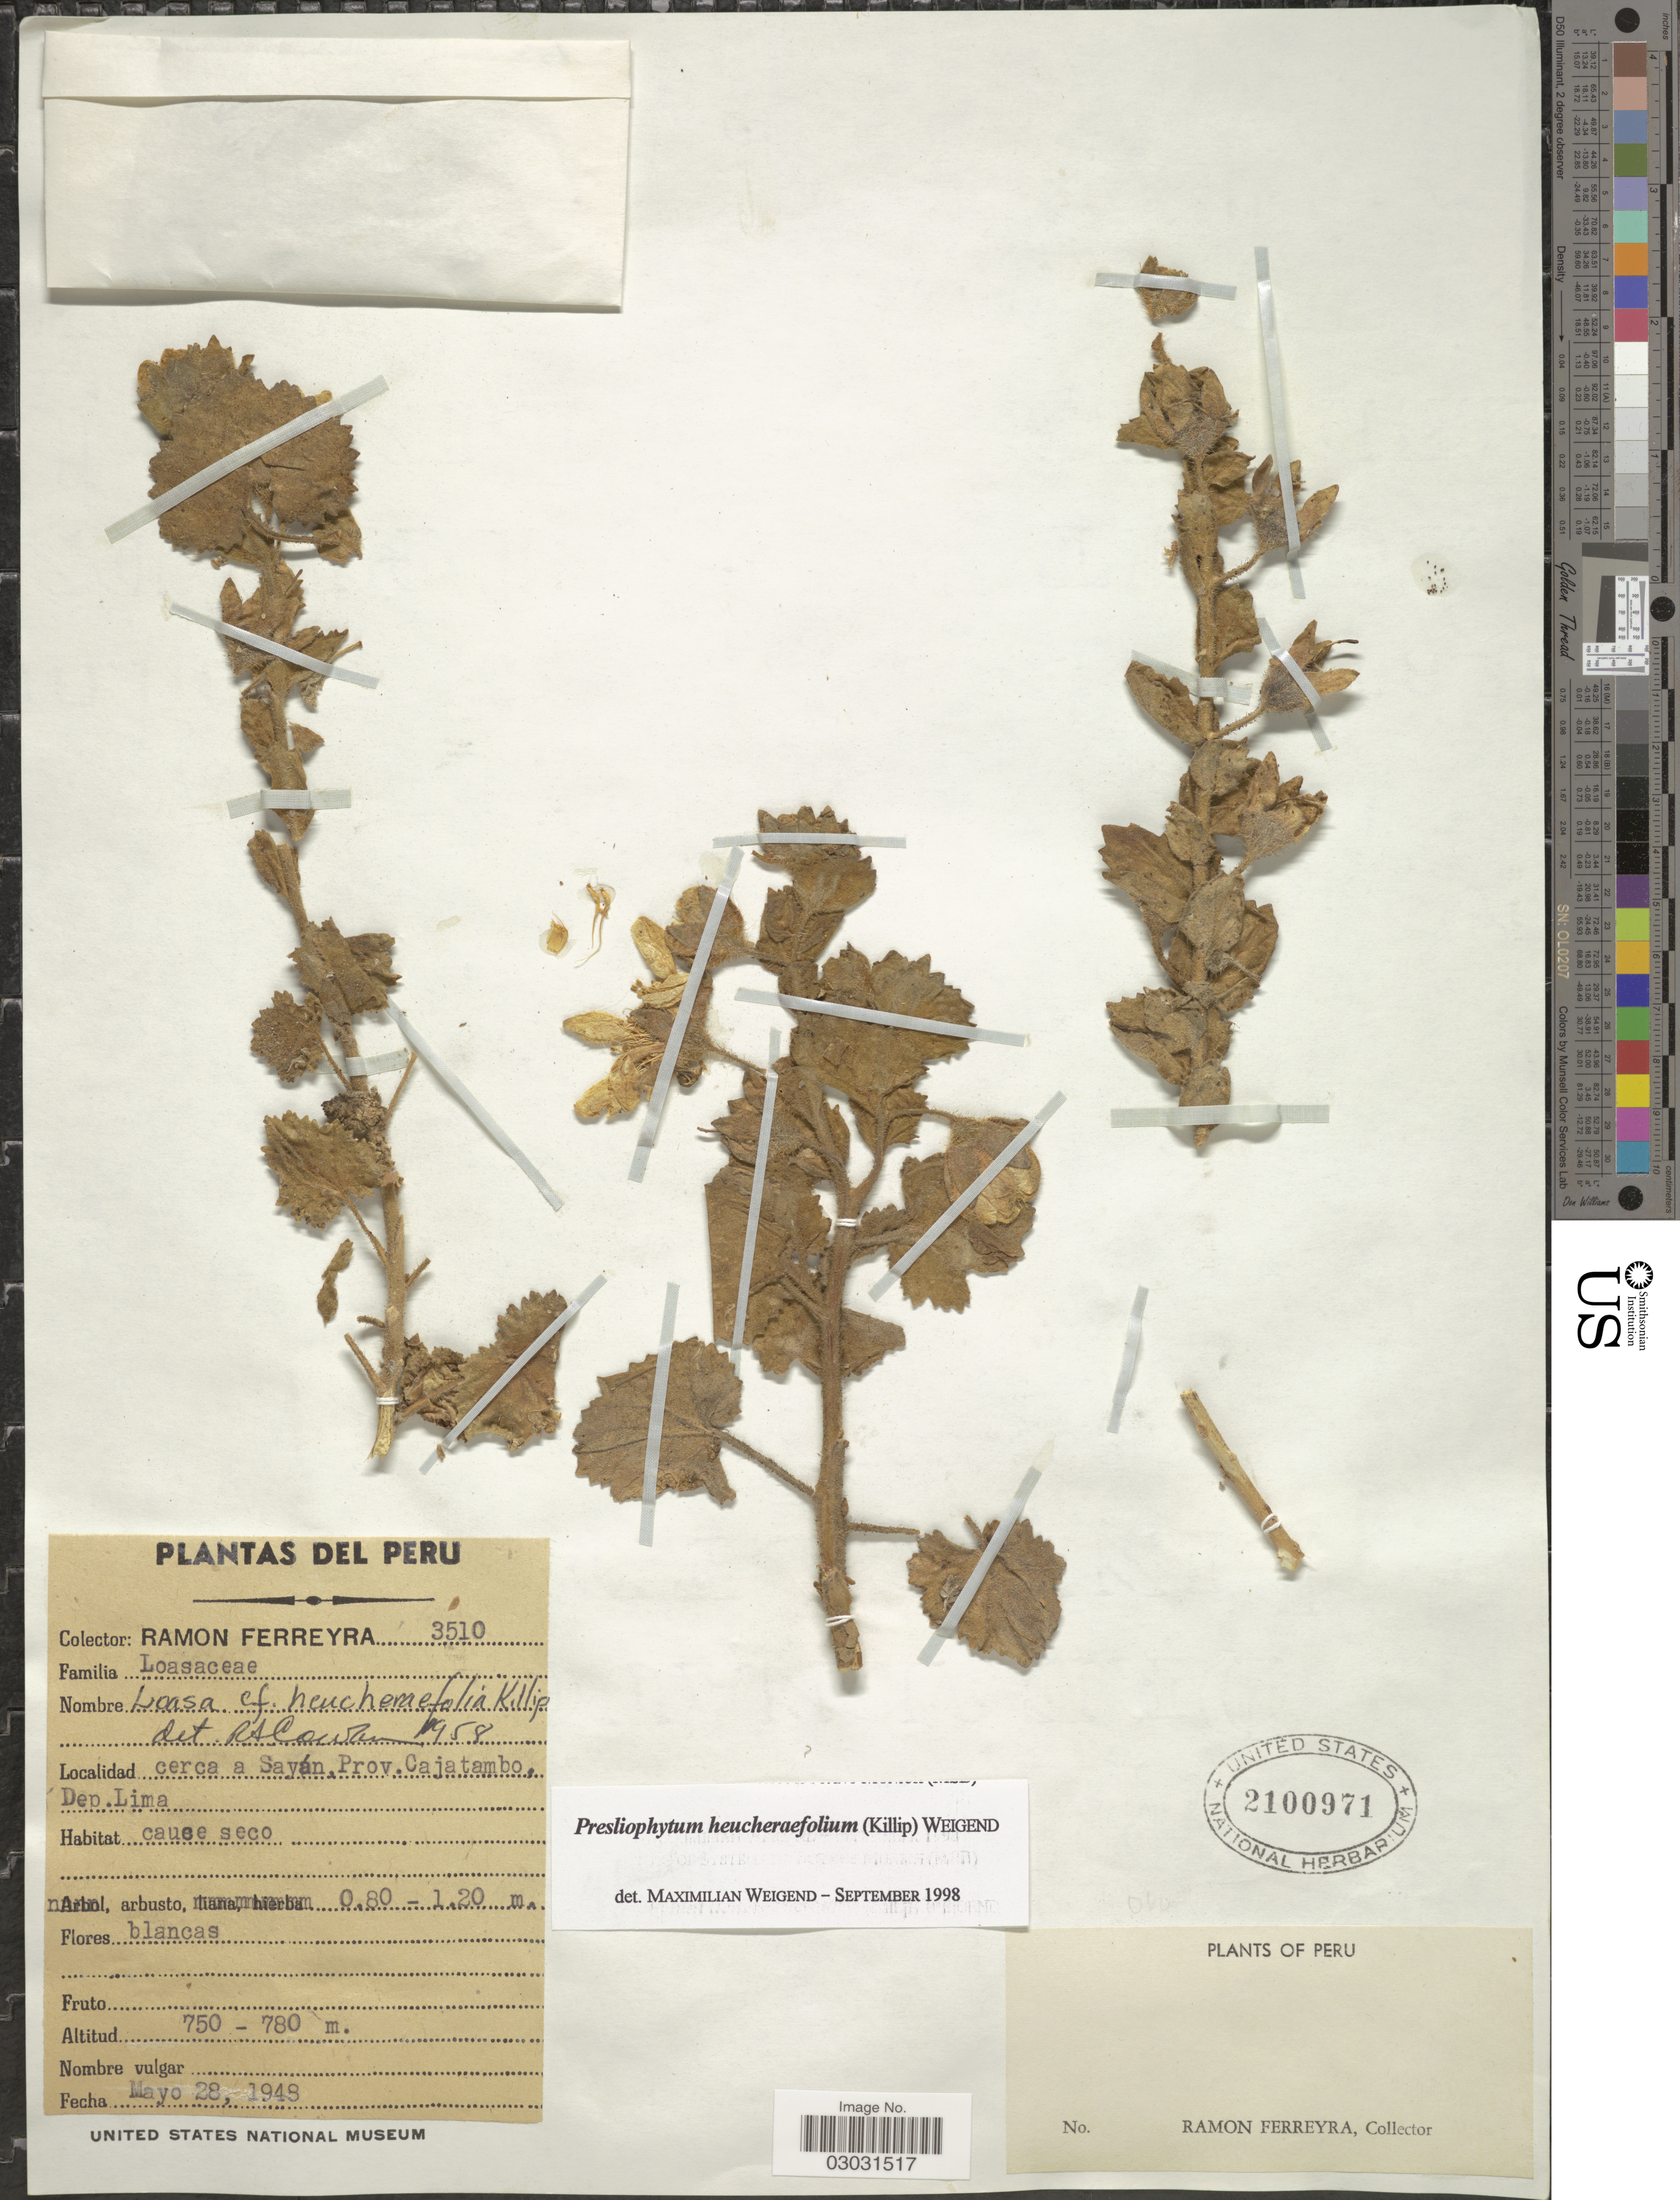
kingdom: Plantae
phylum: Tracheophyta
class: Magnoliopsida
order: Cornales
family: Loasaceae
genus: Presliophytum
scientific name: Presliophytum heucheraefolium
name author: (Killip) Weigend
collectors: R. A. Ferreyra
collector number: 3510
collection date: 1948-05-28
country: Peru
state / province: Lima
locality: Cerca a Sayán, Prov. Cajarambo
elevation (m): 750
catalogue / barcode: US 2100971